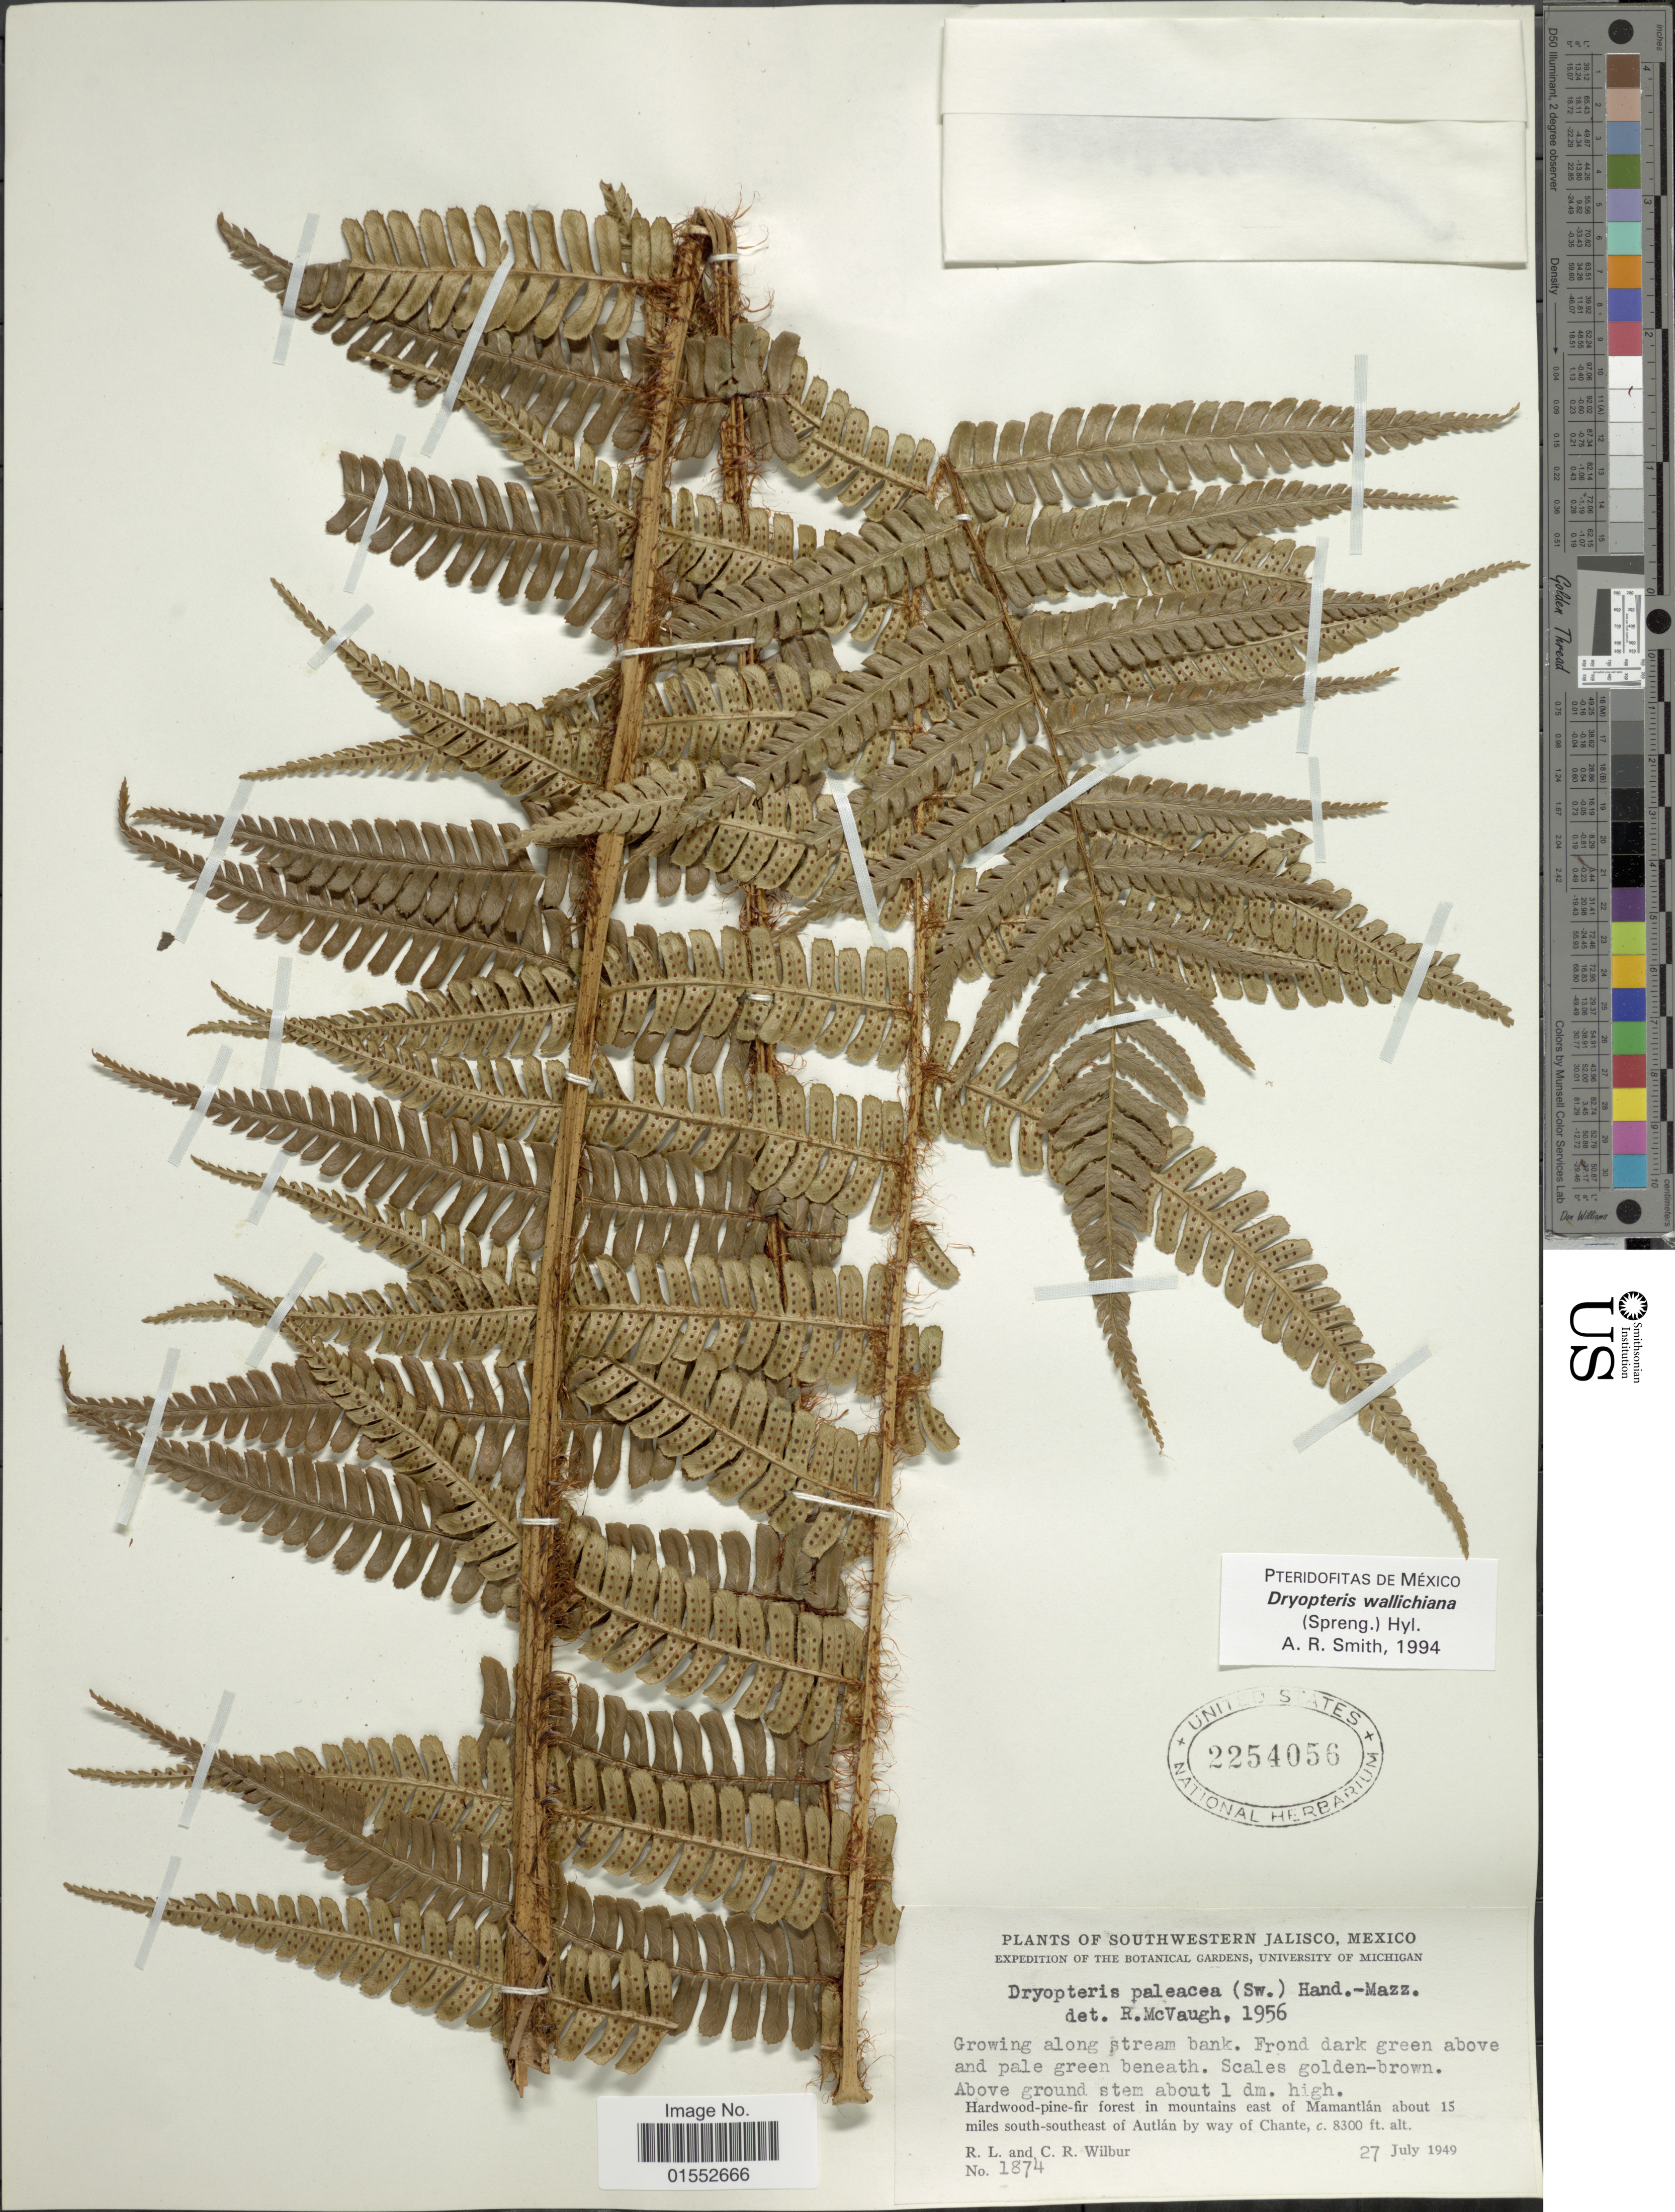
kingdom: Plantae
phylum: Tracheophyta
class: Polypodiopsida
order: Polypodiales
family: Dryopteridaceae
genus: Dryopteris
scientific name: Dryopteris wallichiana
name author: (Spreng.) Hyl.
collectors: R. L. Wilbur & C. Wilbur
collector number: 1874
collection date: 1949-07-27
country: Mexico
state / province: Jalisco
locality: Southwestern Jalisco, Hardwood-pine-fir forest in mountains east of Mamantlán about 15 miles south-southeast of Autlán by way to Chante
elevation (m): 2530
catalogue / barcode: US 2254056